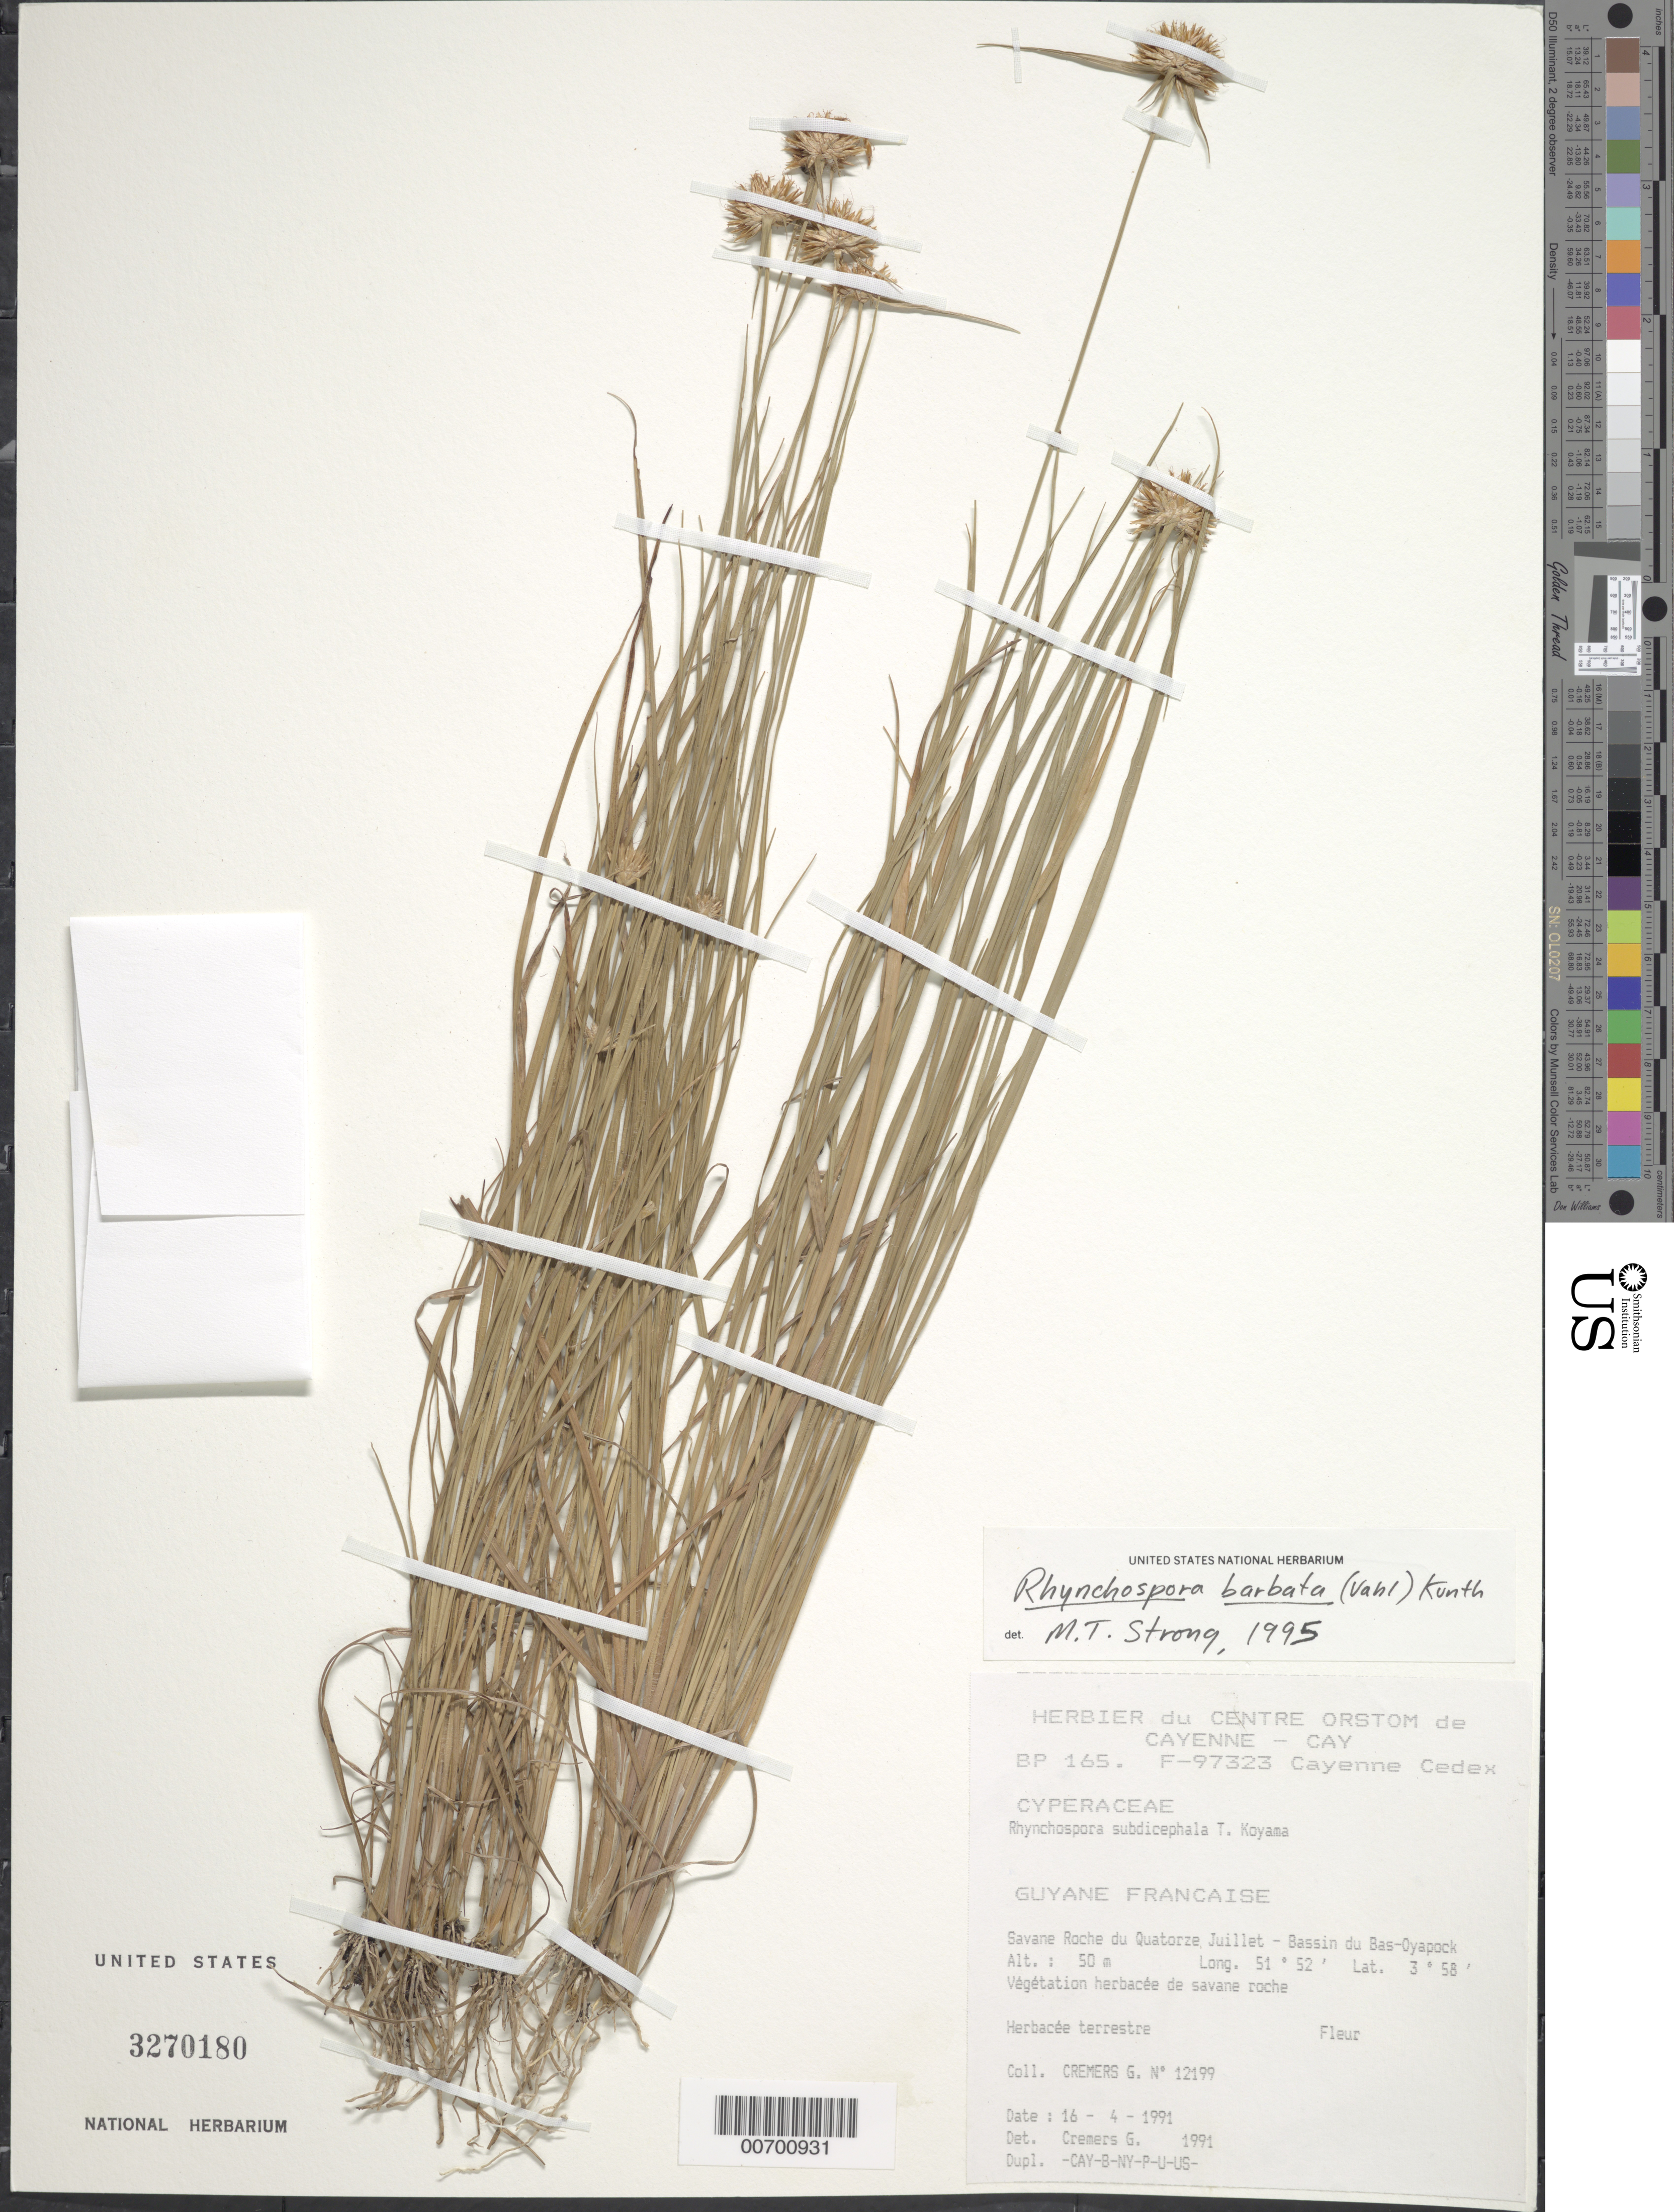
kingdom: Plantae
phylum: Tracheophyta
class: Liliopsida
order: Poales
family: Cyperaceae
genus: Rhynchospora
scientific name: Rhynchospora barbata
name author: (Vahl) Kunth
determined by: Alves, K.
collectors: G. Cremers & S. Gautier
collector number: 12199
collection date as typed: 16-Apr-91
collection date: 1991-04-16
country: French Guiana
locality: Savane Roche du Quatorze Juillet, Bassin du Bas-Oyapock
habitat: Vegetation herbacée de savane roche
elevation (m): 50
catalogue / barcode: US 3270180